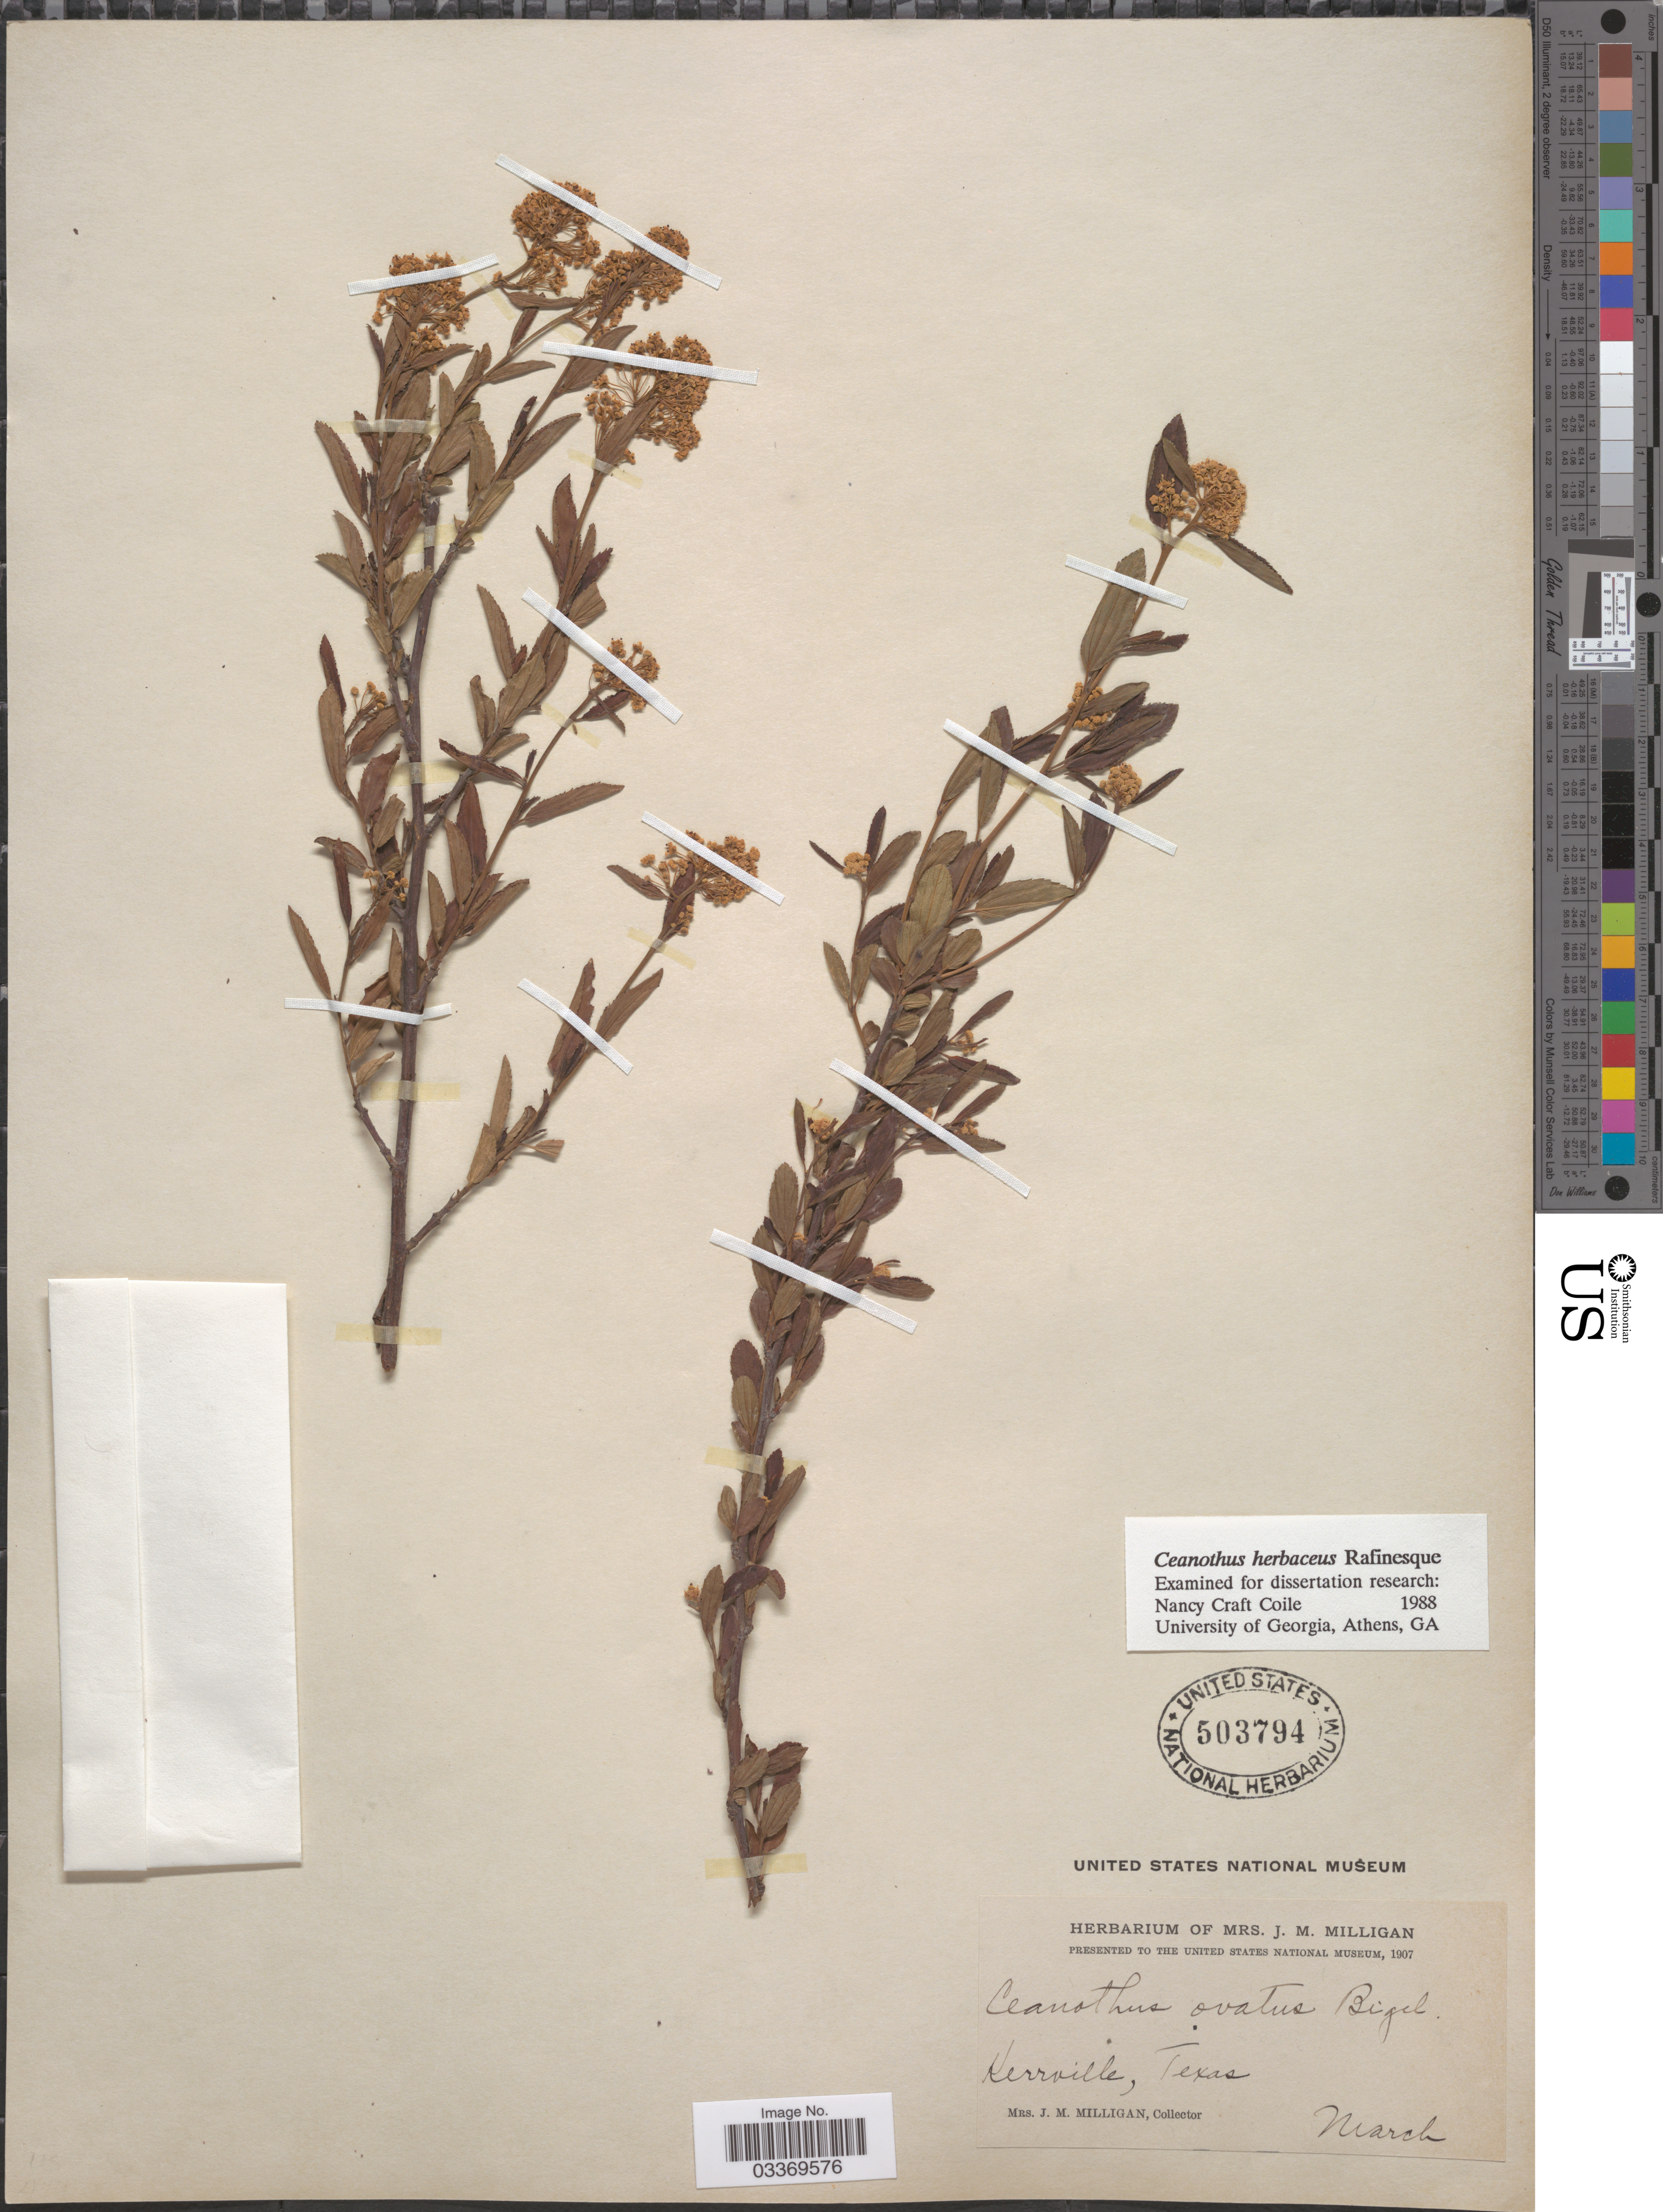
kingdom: Plantae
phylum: Tracheophyta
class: Magnoliopsida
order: Rosales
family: Rhamnaceae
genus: Ceanothus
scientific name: Ceanothus ovatus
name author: Desf.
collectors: J. Milligan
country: United States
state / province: Texas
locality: Kerrville.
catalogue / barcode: US 503794